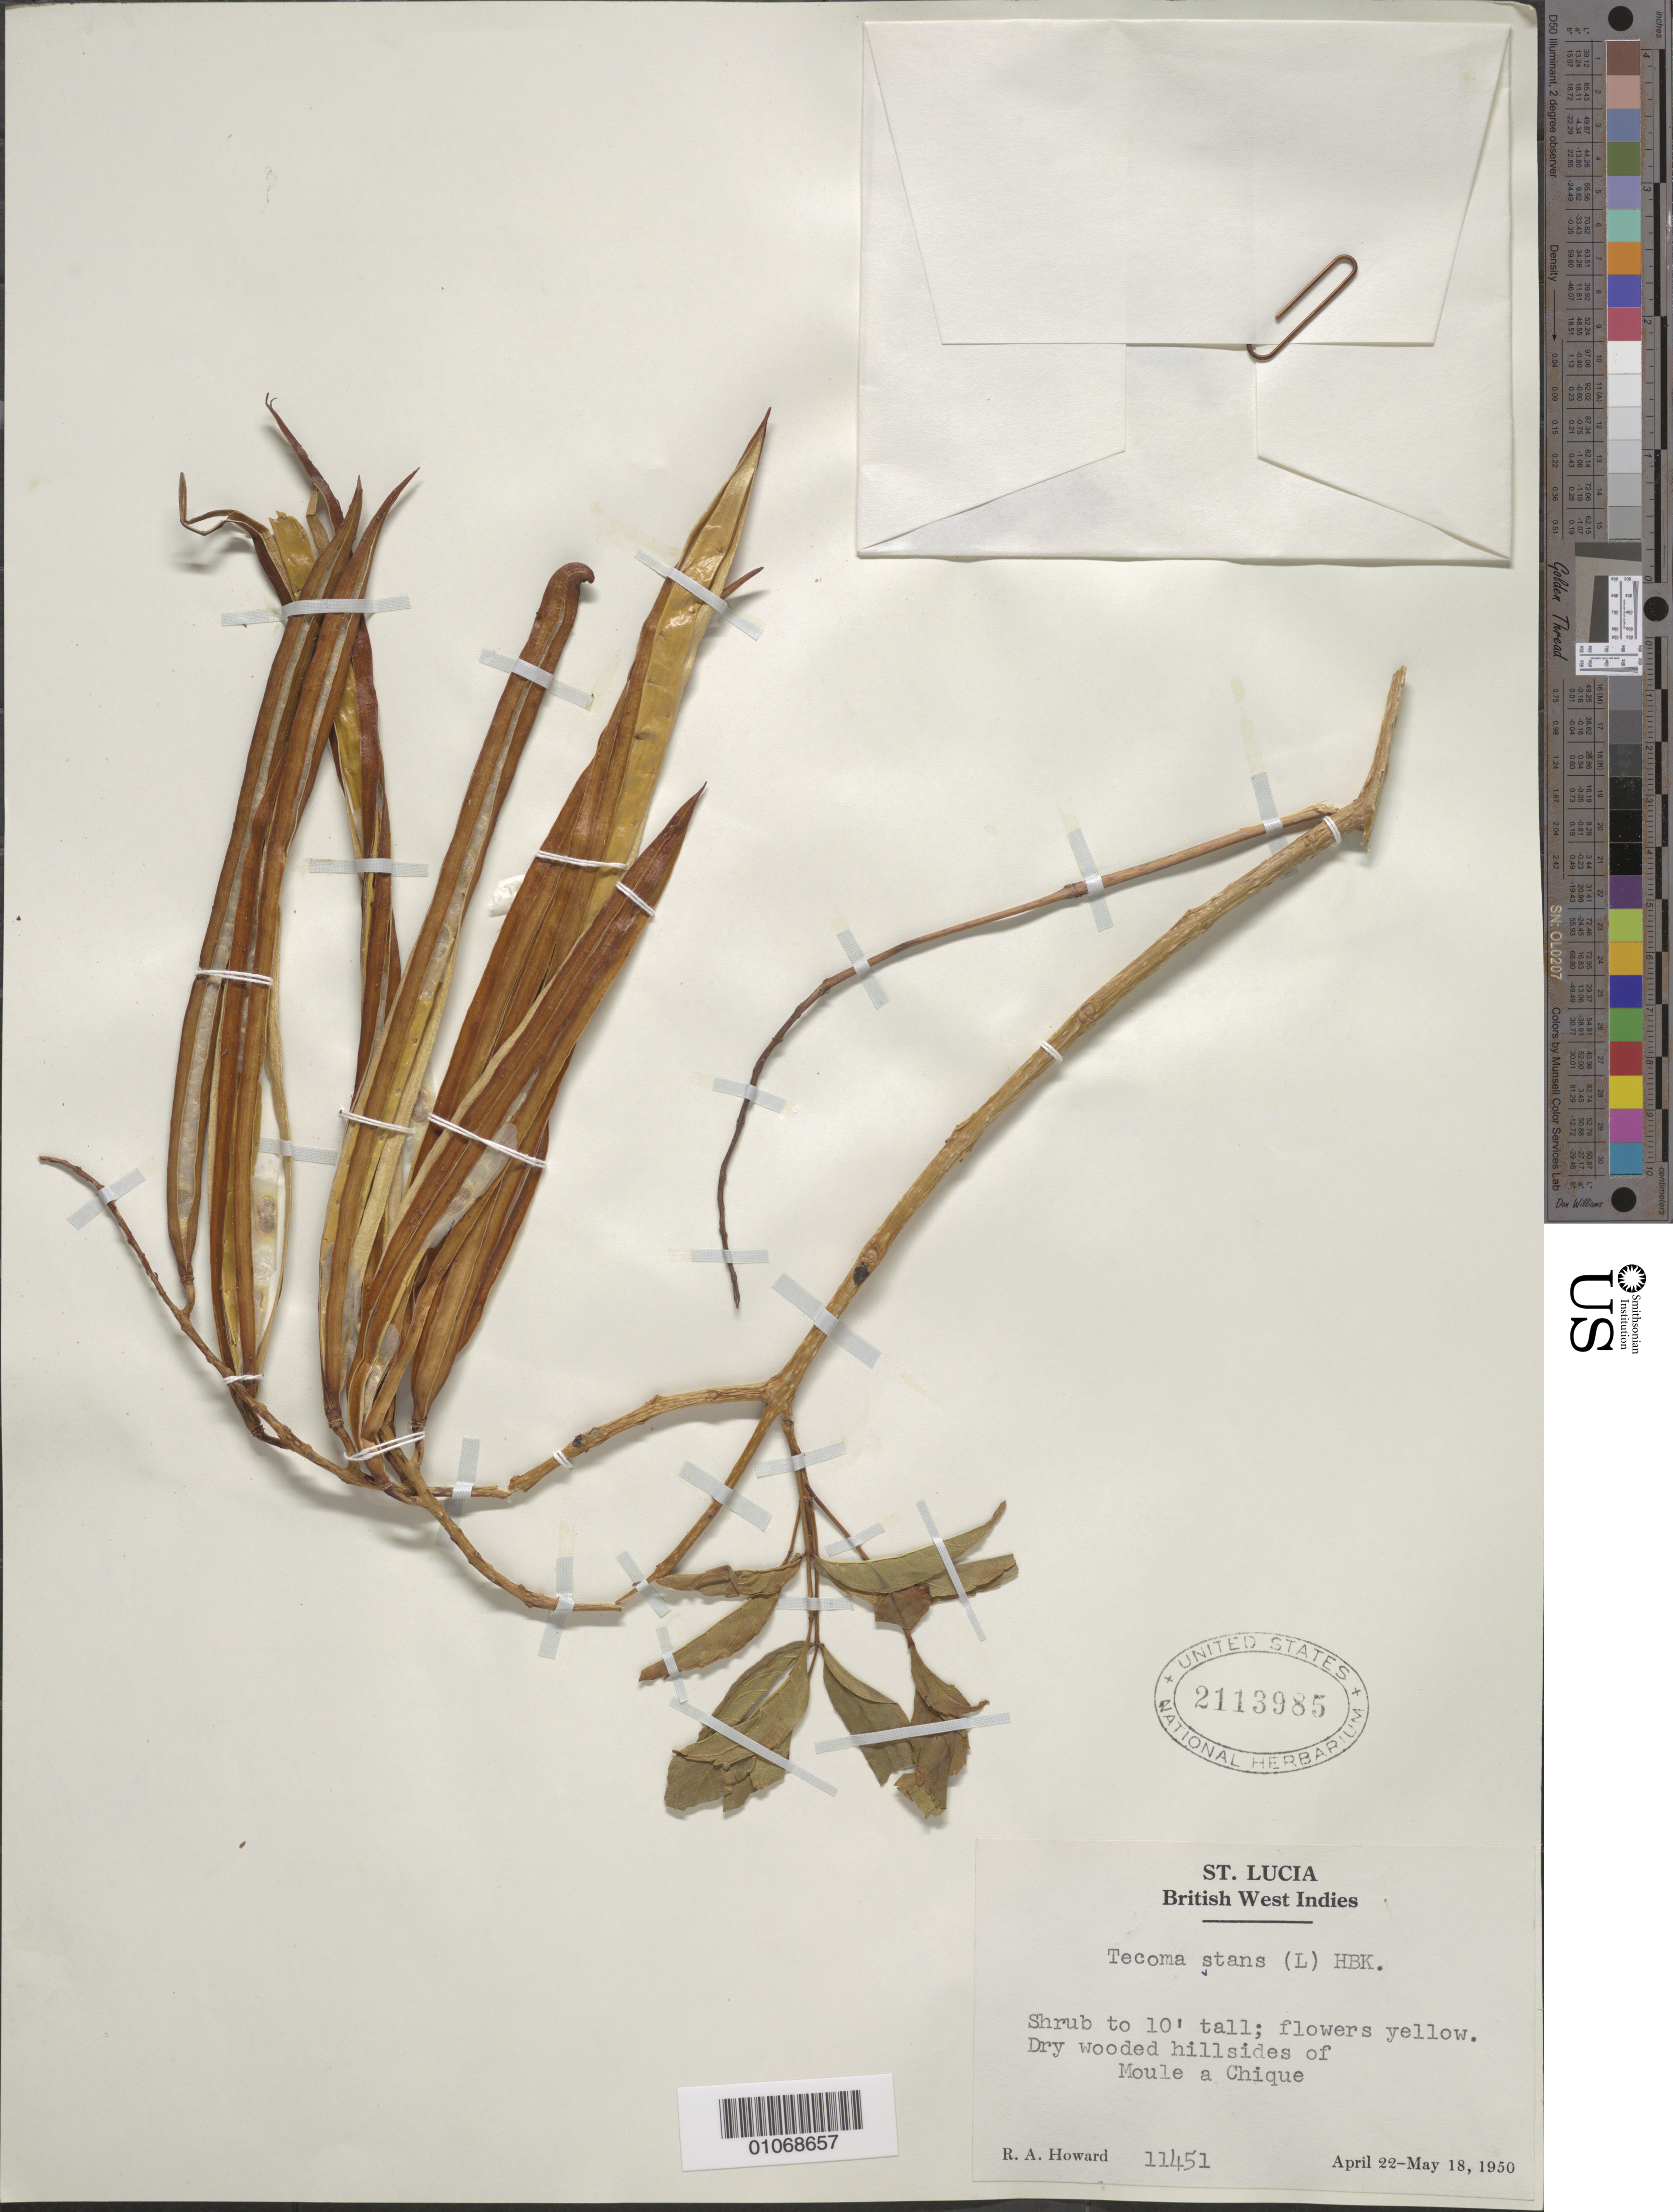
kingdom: Plantae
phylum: Tracheophyta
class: Magnoliopsida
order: Lamiales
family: Bignoniaceae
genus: Tecoma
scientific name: Tecoma stans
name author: (L.) Juss. ex Kunth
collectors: R. A. Howard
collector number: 11451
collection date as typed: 22 Apr 1950 to 18 May 1950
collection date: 1950-04-22/1950-05-18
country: St. Lucia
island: St. Lucia I.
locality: Dry wooded hillsides of Moule a Chique.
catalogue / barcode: US 2113985